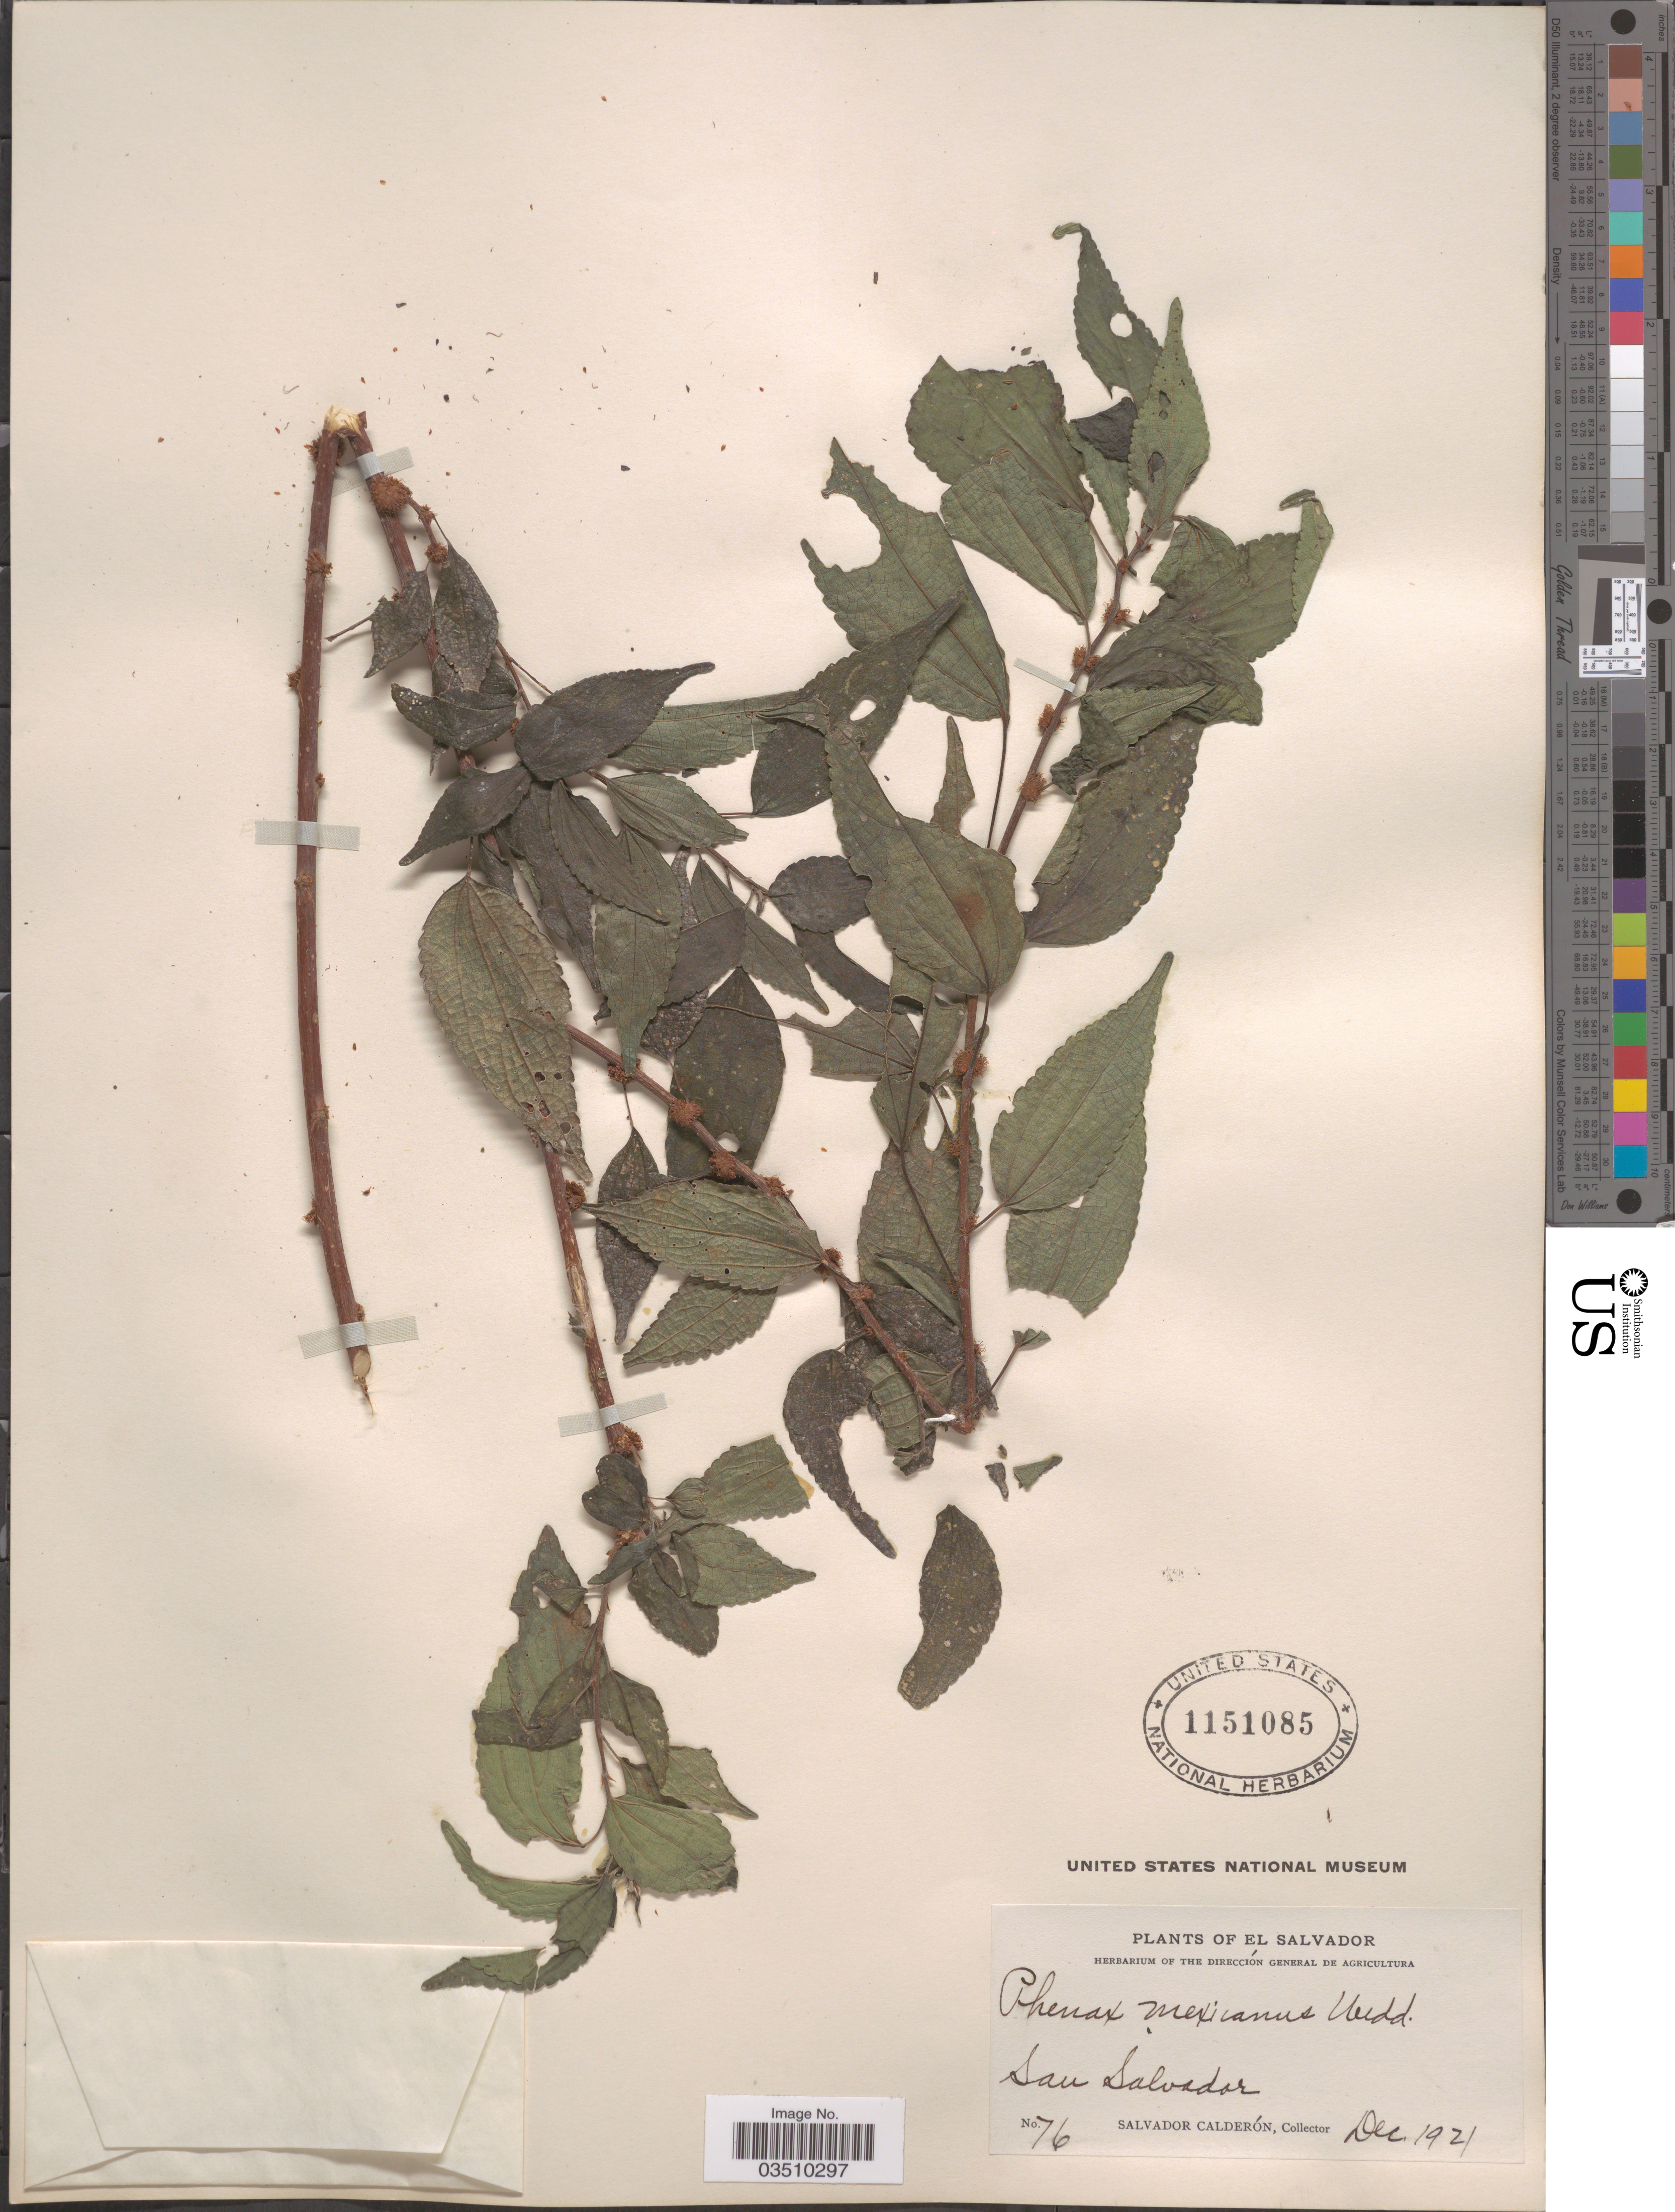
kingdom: Plantae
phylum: Tracheophyta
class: Magnoliopsida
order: Rosales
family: Urticaceae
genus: Phenax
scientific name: Phenax mexicanus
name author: Wedd.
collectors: S. Calderón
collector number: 76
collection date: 1921-12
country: El Salvador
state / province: San Salvador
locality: San Salvador.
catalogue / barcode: US 1151085